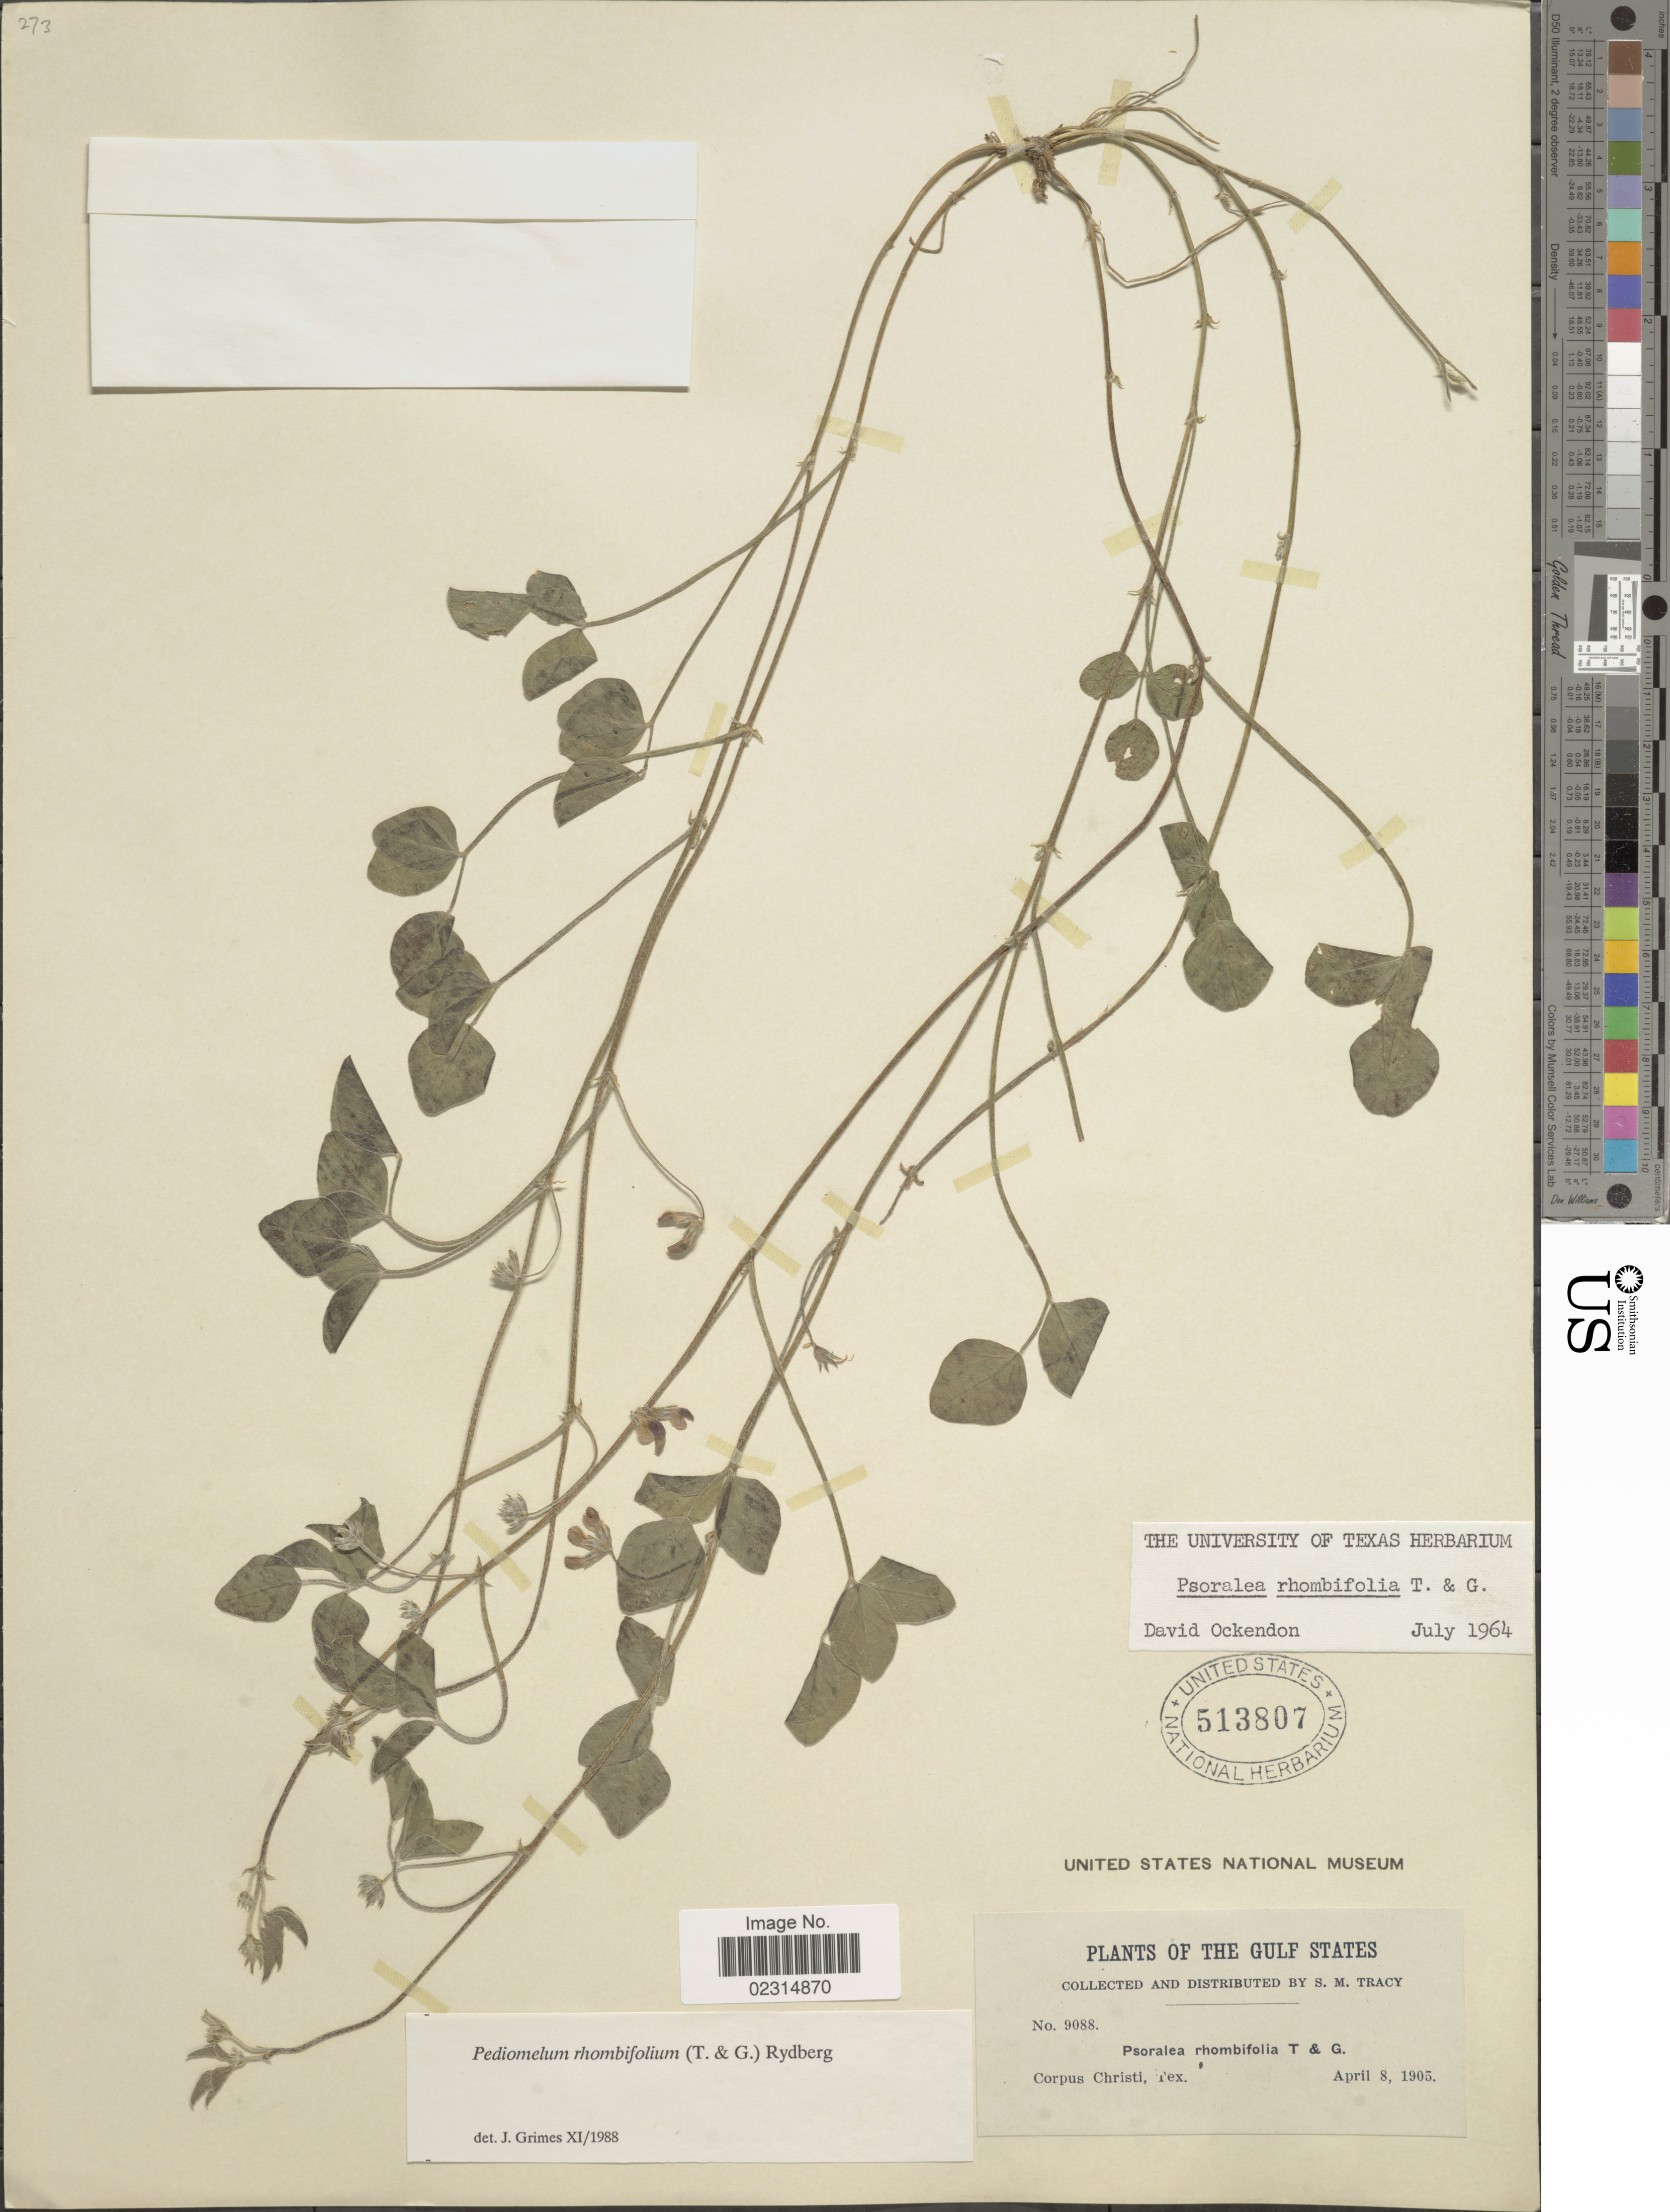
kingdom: Plantae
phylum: Tracheophyta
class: Magnoliopsida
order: Fabales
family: Fabaceae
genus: Pediomelum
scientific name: Pediomelum rhombifolium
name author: (Torr. & A. Gray) Rydb.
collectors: S. M. Tracy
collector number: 9088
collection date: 1905-04-08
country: United States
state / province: Texas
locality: The Gulf States, Corpus Christi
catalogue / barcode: US 513807